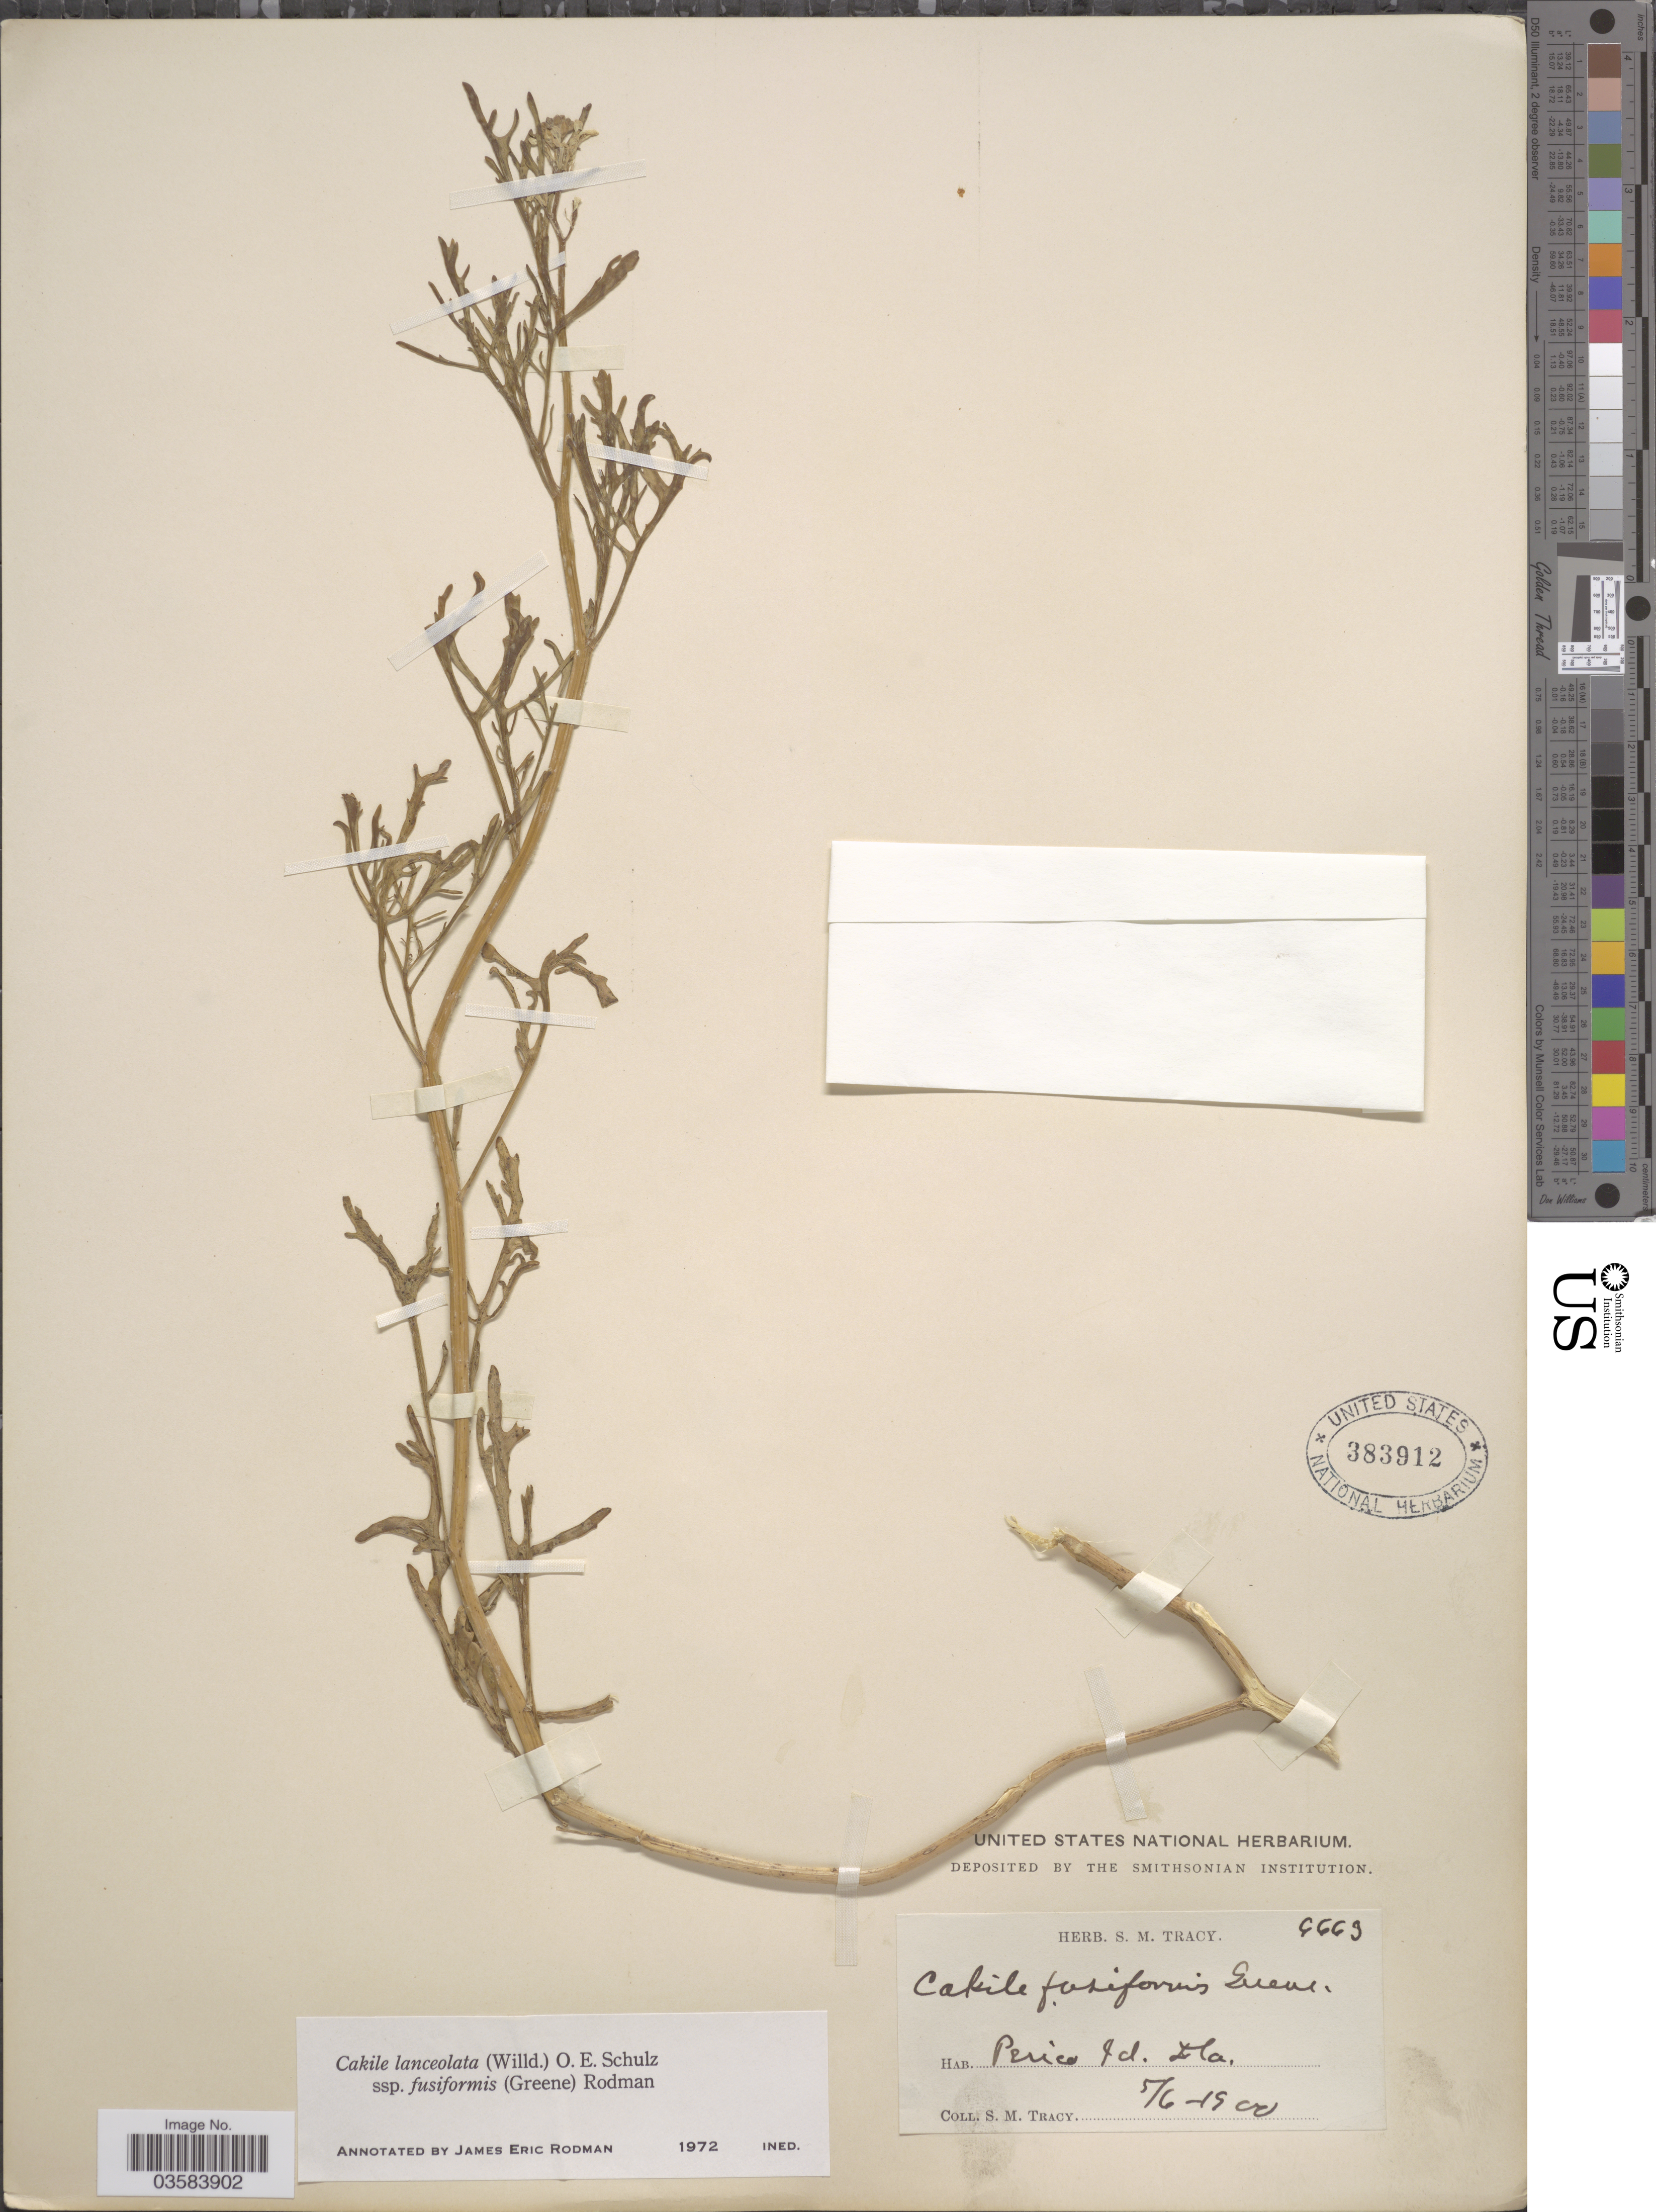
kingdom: Plantae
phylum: Tracheophyta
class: Magnoliopsida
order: Brassicales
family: Brassicaceae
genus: Cakile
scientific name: Cakile lanceolata subsp. fusiformis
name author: (Greene) Rodman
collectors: S. M. Tracy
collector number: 9663*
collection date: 1900-05-06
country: United States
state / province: Florida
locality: Perico Id.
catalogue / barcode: US 383912